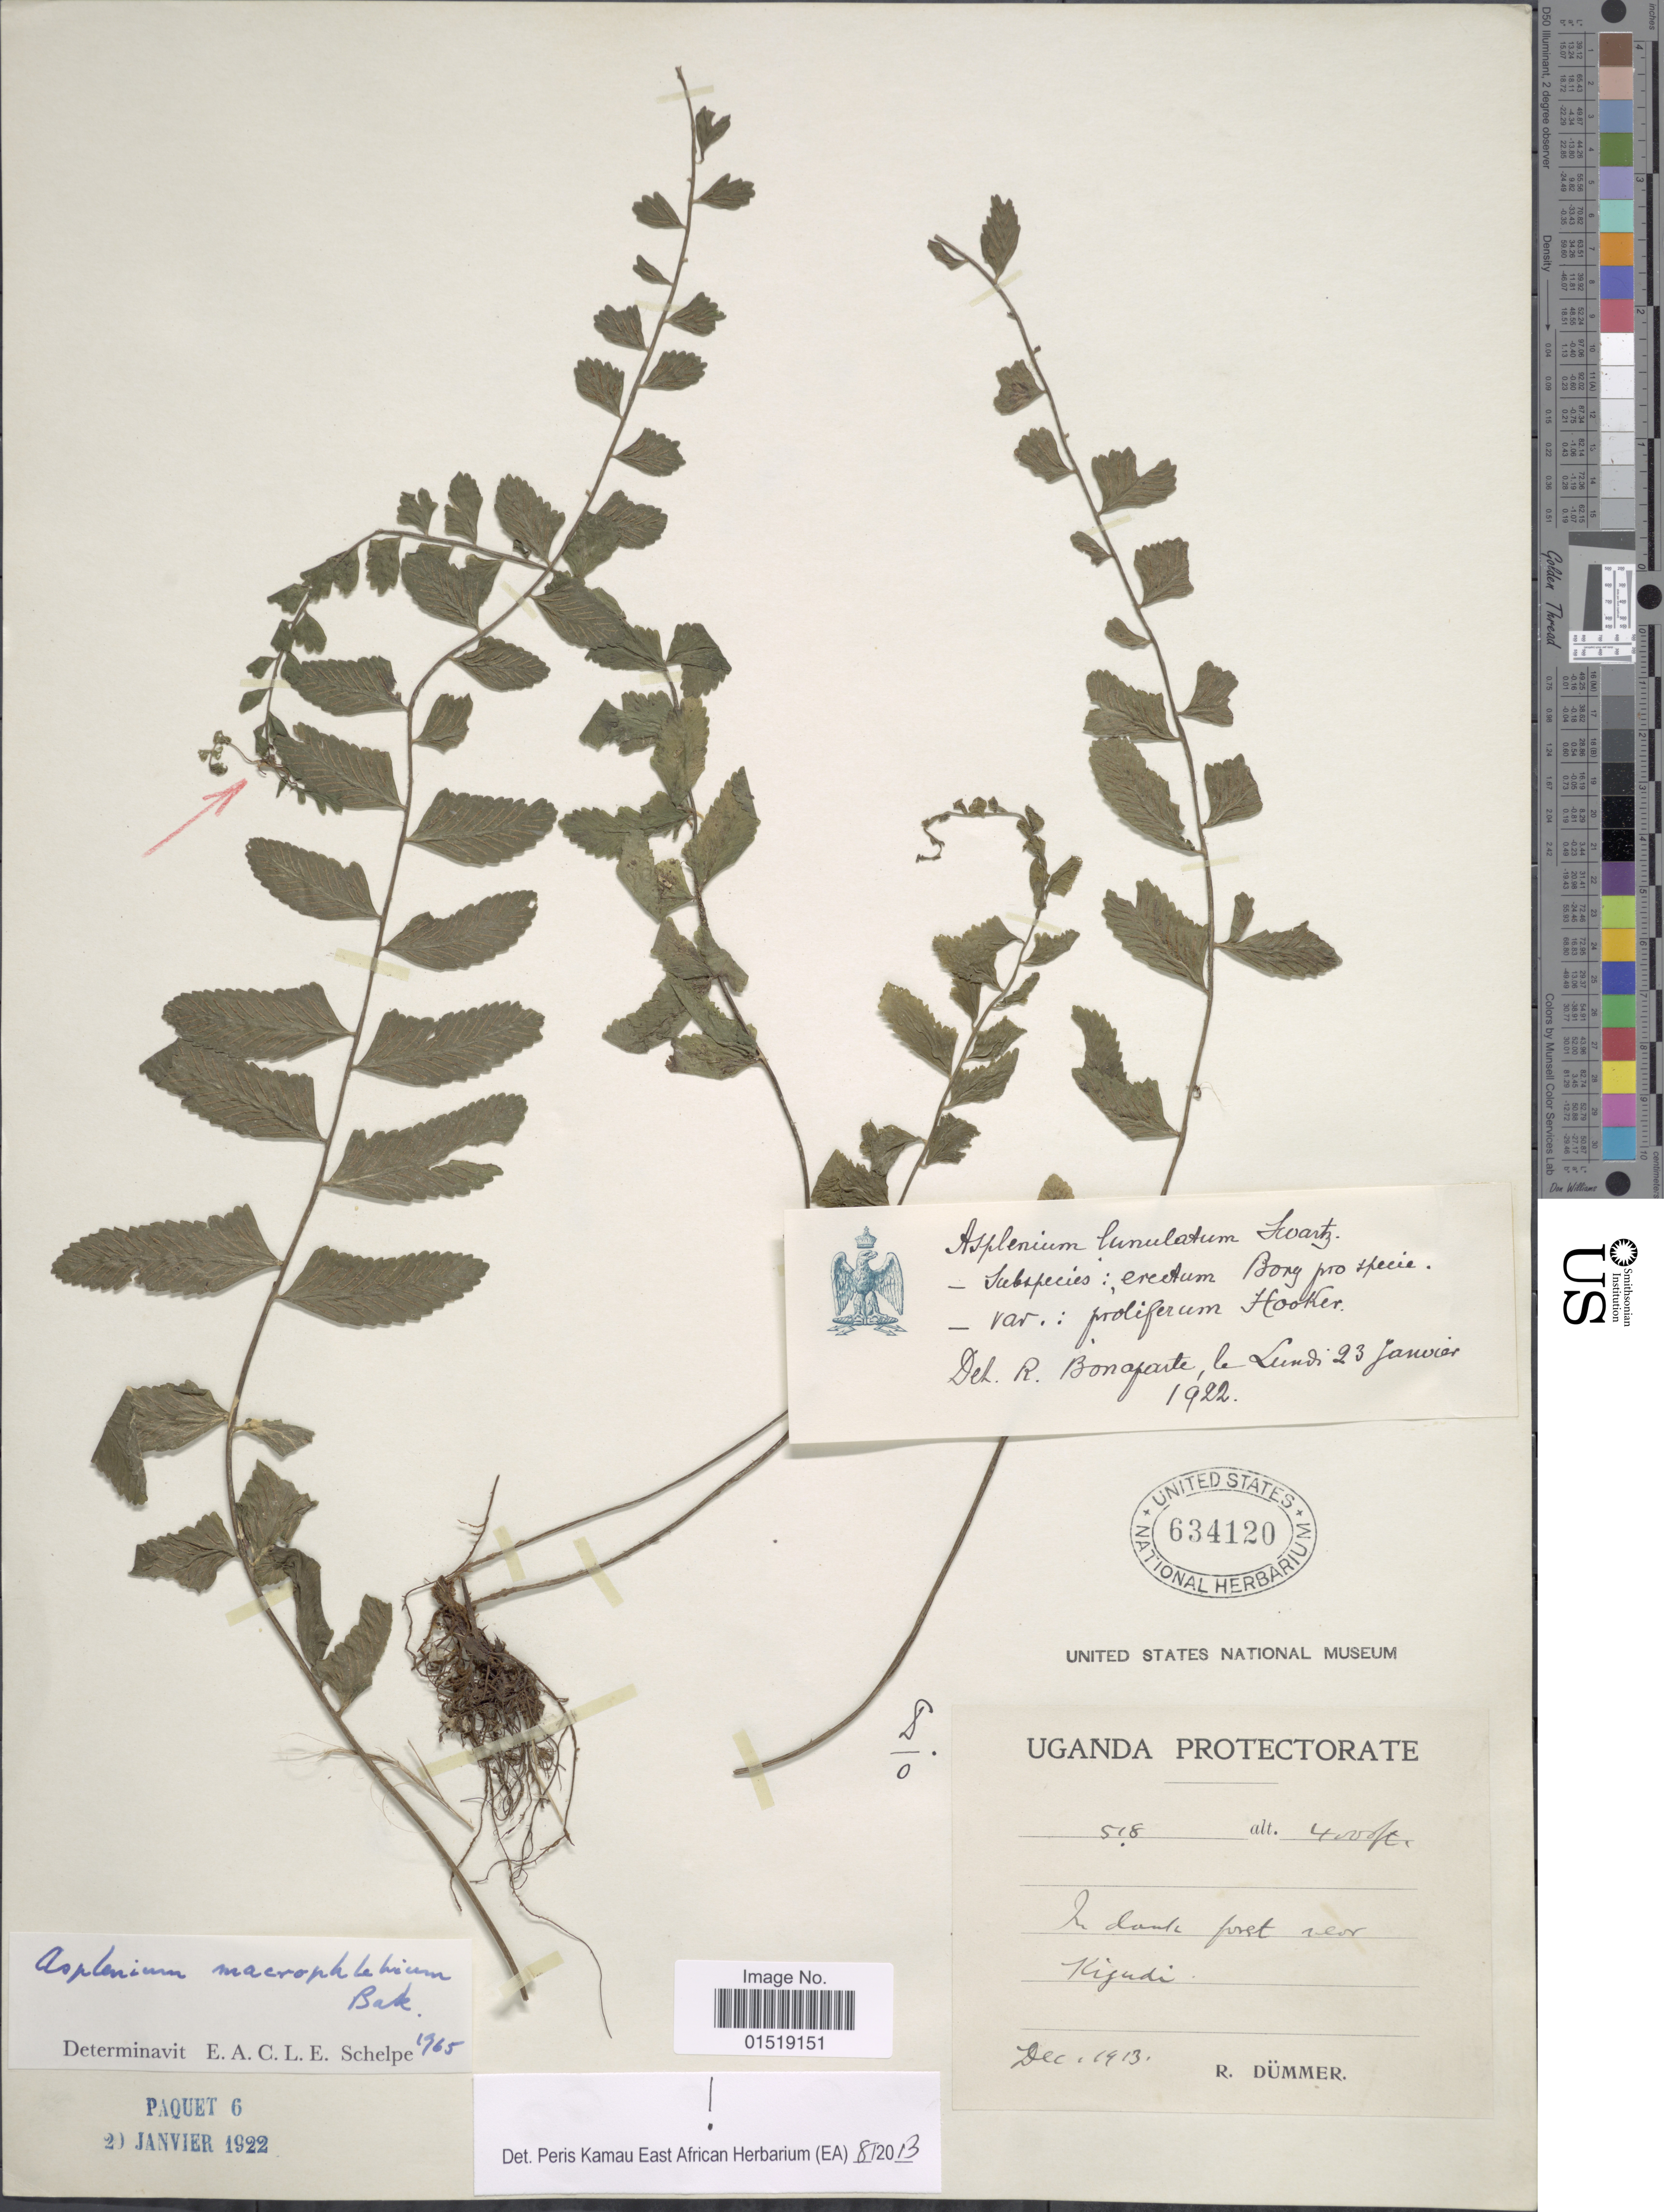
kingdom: Plantae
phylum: Tracheophyta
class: Polypodiopsida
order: Polypodiales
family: Aspleniaceae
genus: Asplenium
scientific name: Asplenium macrophlebium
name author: Baker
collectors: R. A. Dümmer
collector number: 518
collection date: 1913-12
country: Uganda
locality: In dark forest near Kigudi. [interpreted]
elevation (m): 1219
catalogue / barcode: US 634120